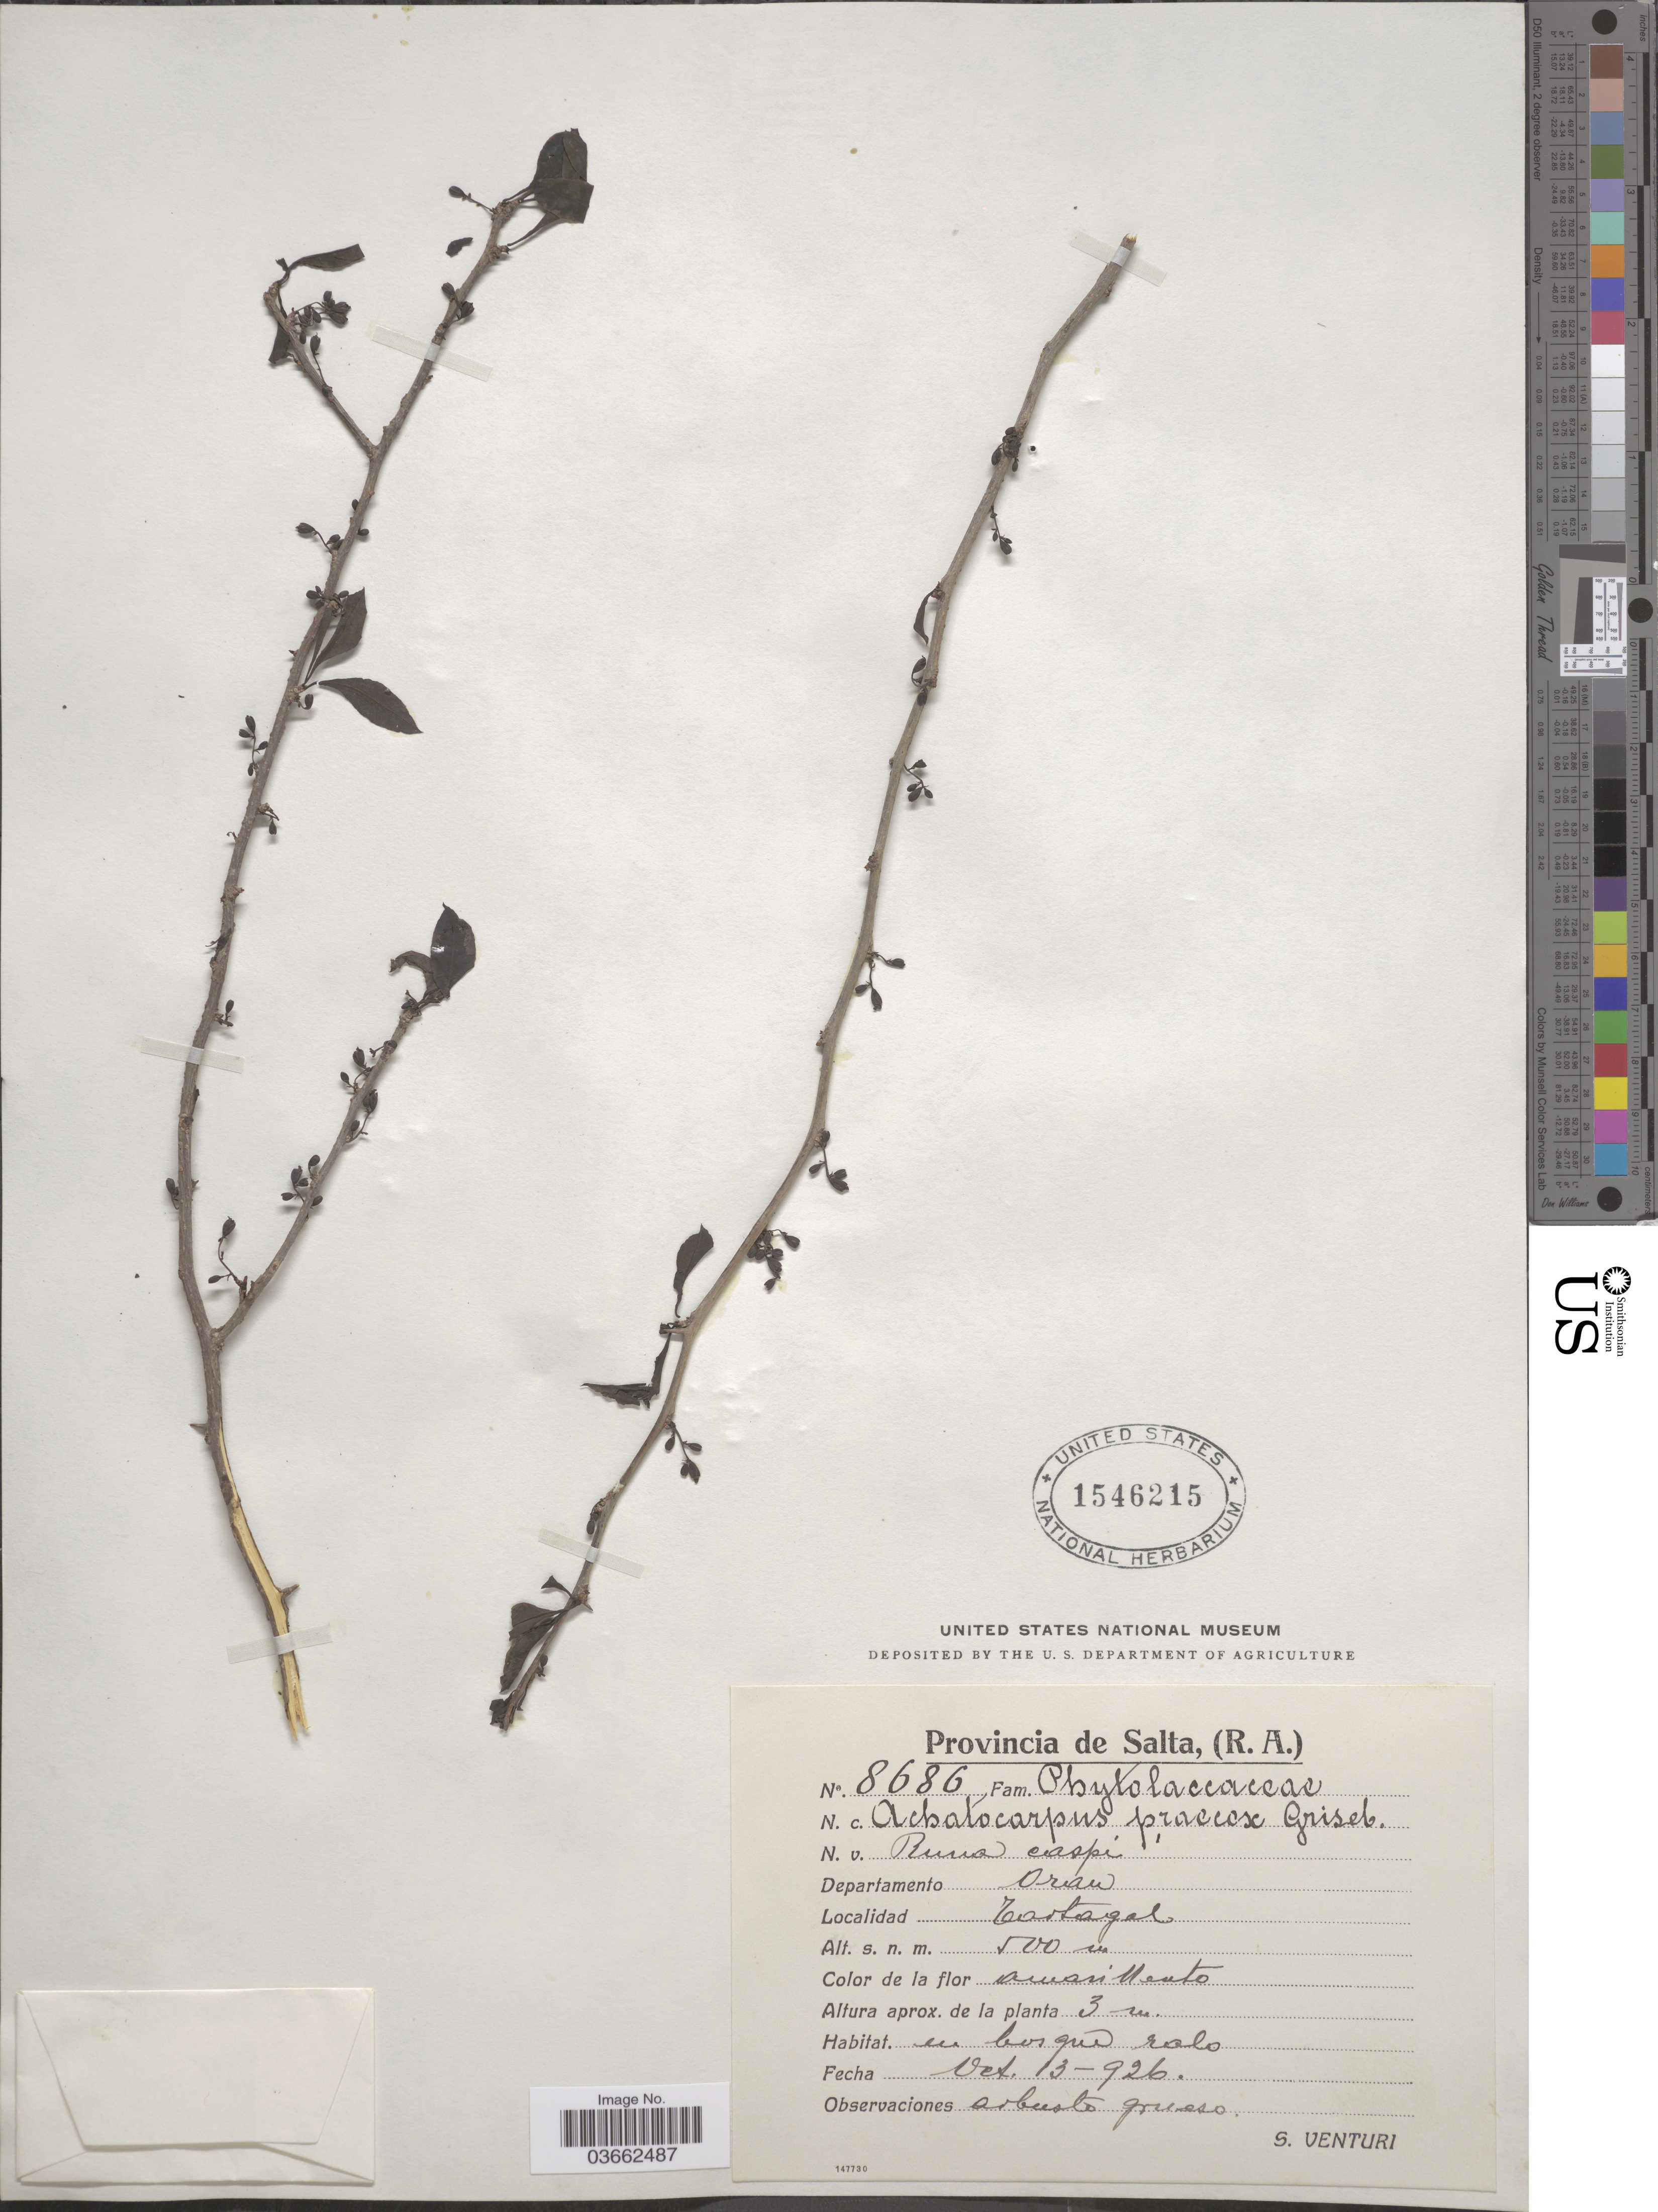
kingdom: Plantae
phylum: Tracheophyta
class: Magnoliopsida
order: Caryophyllales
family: Achatocarpaceae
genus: Achatocarpus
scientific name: Achatocarpus praecox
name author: Griseb.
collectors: S. Venturi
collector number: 8686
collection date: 1926-10-13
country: Argentina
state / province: Salta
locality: Departamento Oran, Tartagal.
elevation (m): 500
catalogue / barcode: US 1546215